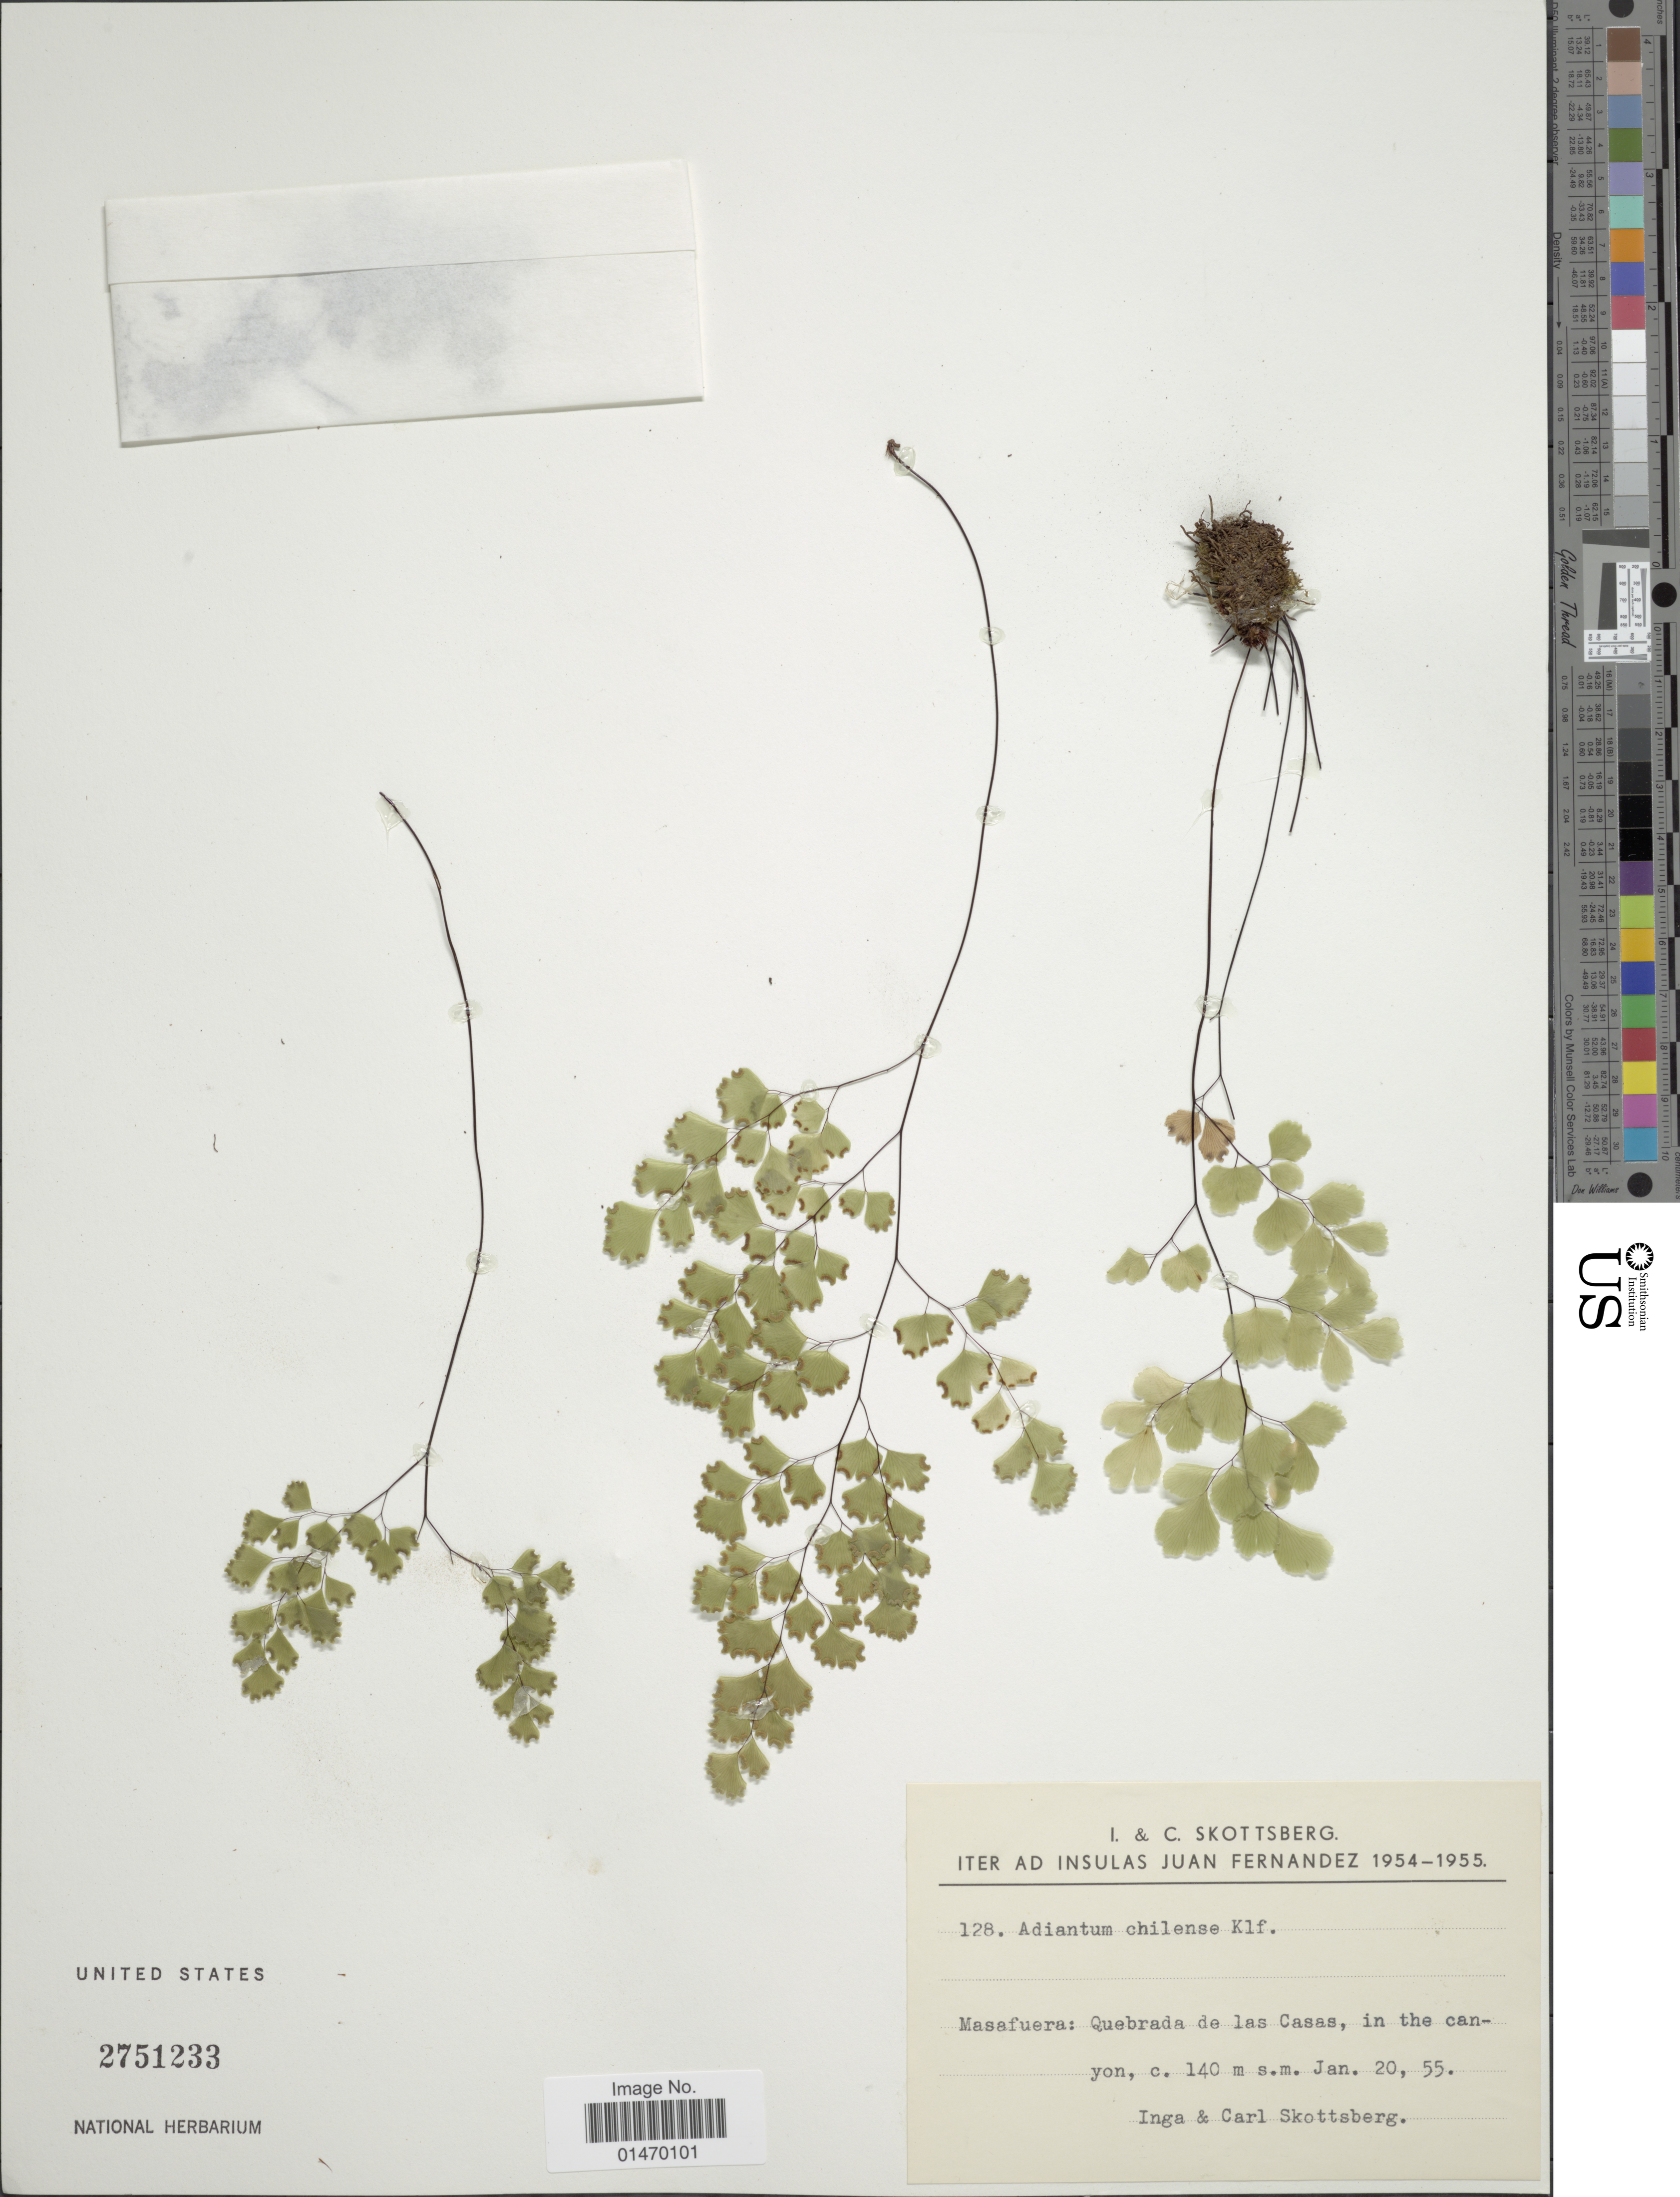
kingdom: Plantae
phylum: Tracheophyta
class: Polypodiopsida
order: Polypodiales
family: Pteridaceae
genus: Adiantum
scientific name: Adiantum chilense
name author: Kaulf.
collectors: I. Skottsberg & C. Skottsberg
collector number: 128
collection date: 1954-01-20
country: Chile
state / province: Valparaíso (V)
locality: Masafuera: Quebrada de las Casas, in the canyon.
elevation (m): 140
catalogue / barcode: US 2751233